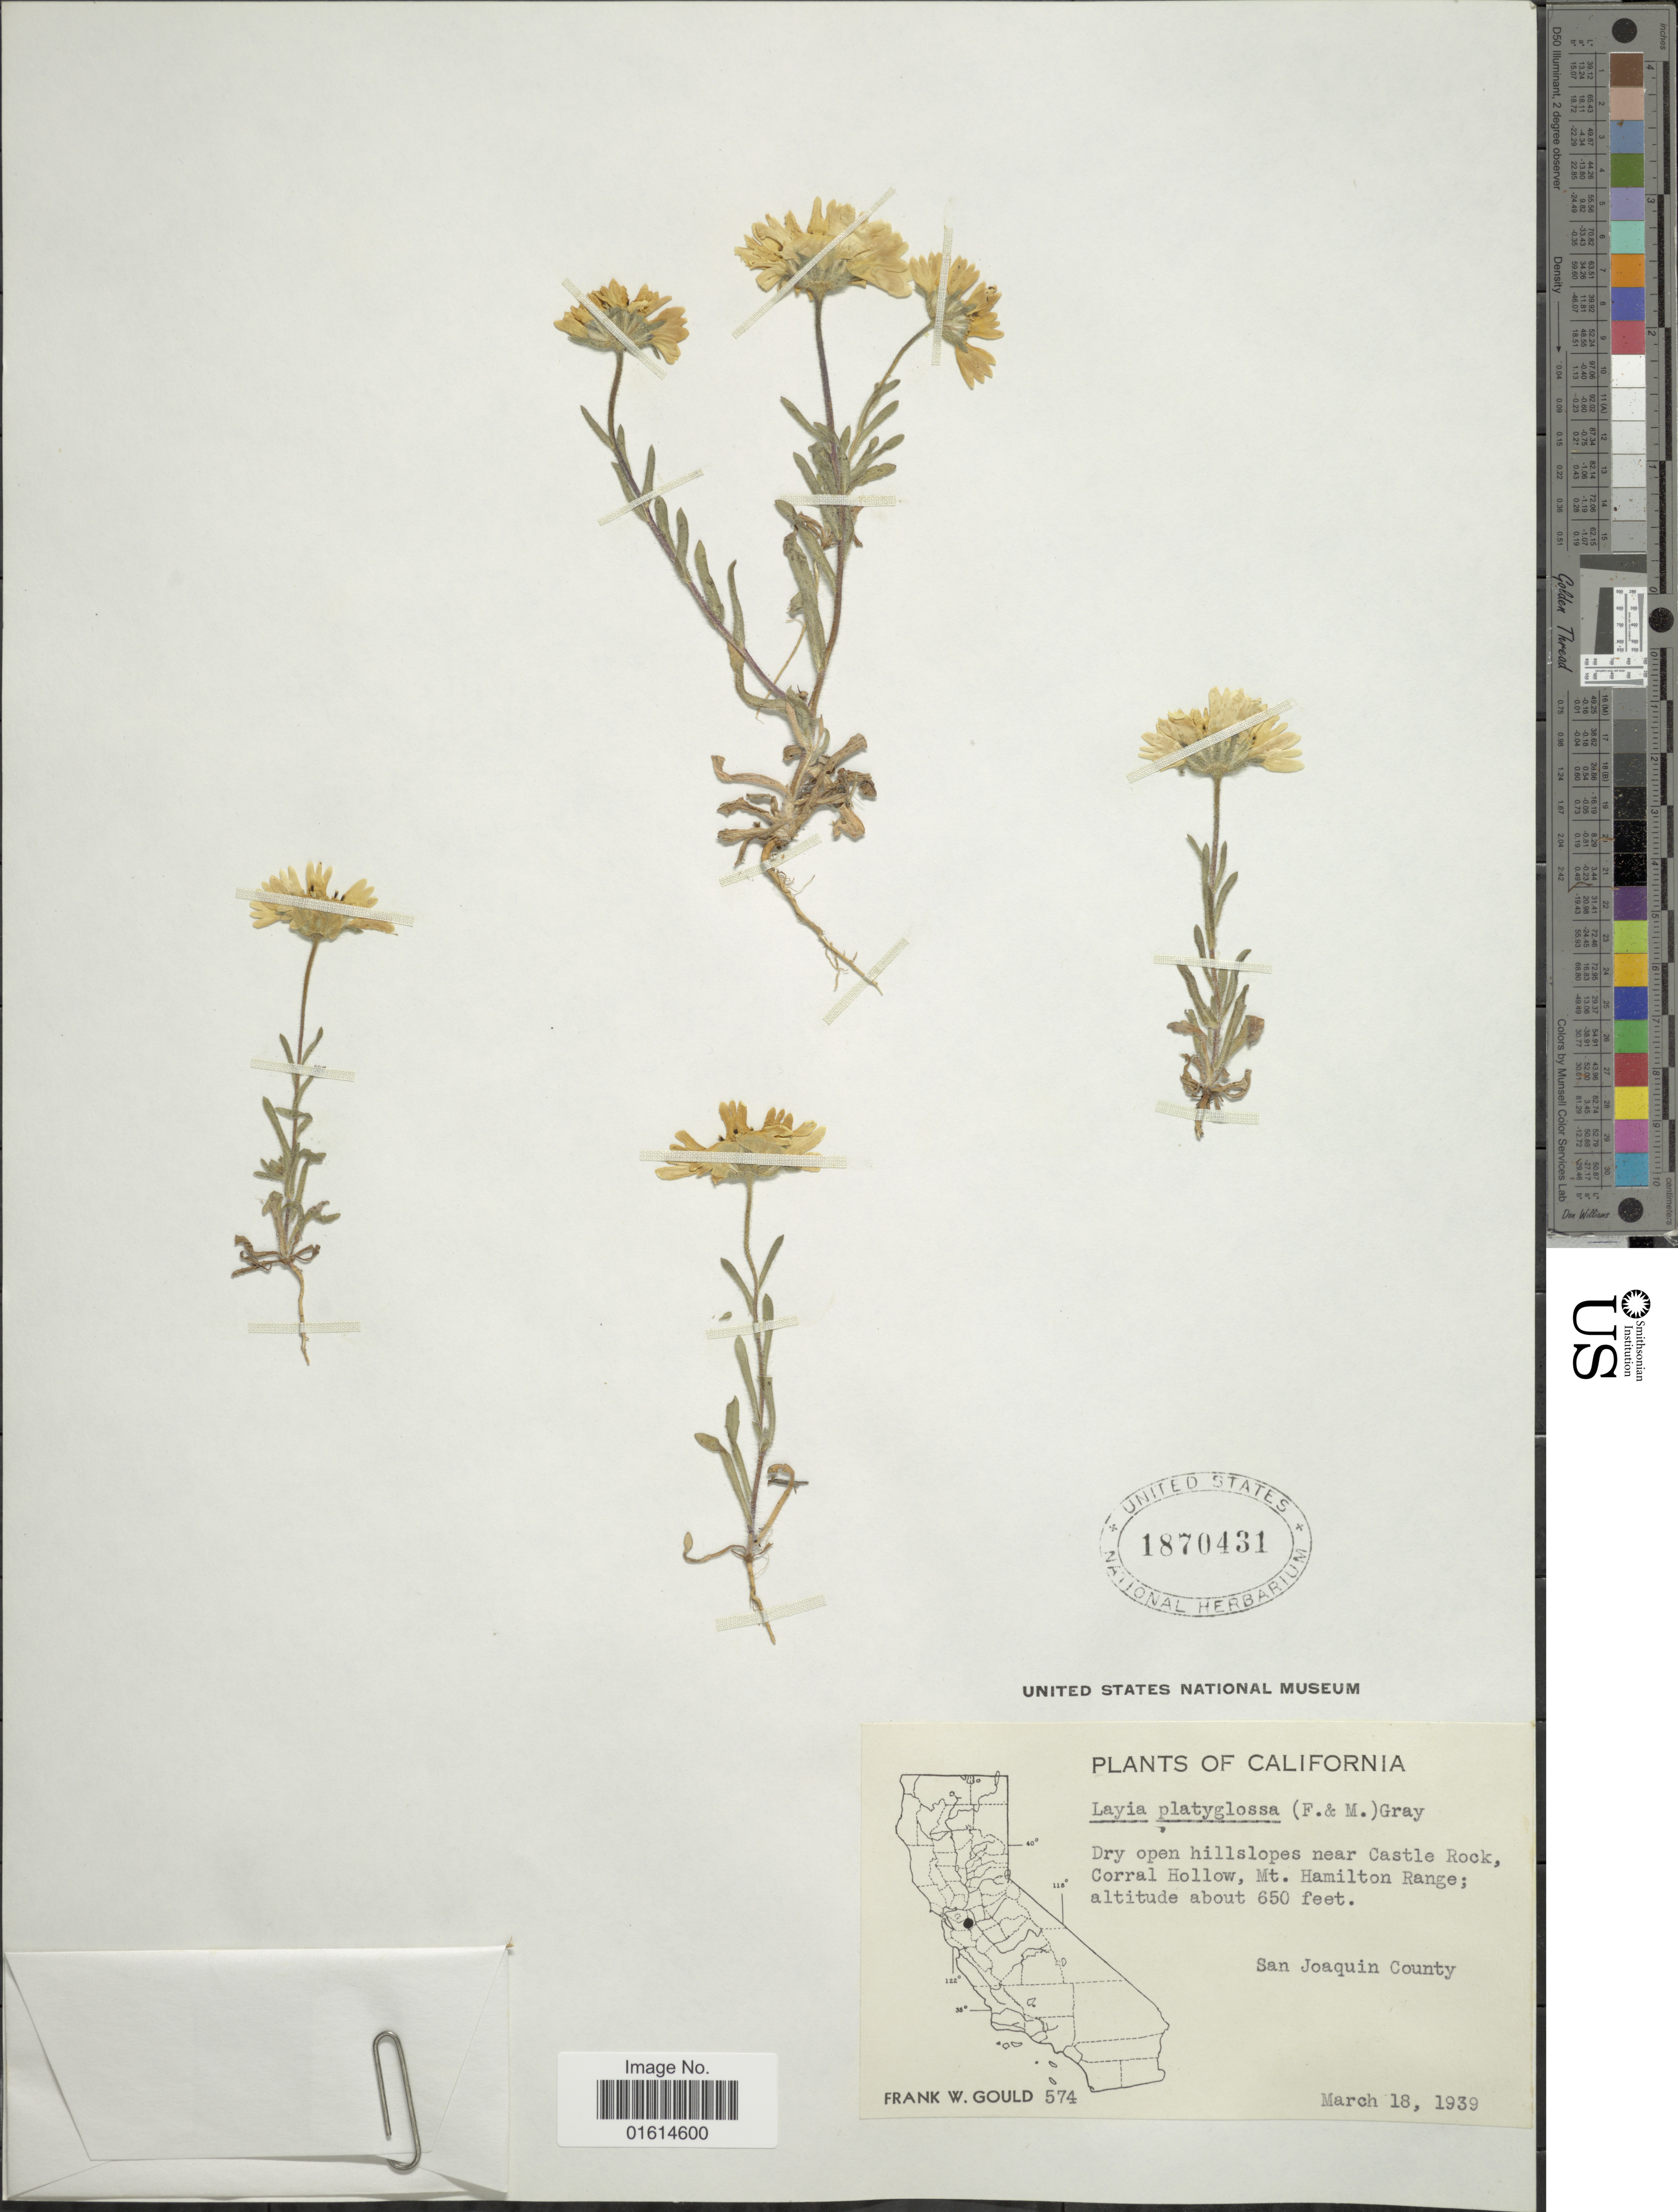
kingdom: Plantae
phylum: Tracheophyta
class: Magnoliopsida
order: Asterales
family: Asteraceae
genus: Layia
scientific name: Layia platyglossa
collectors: F. W. Gould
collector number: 574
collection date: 1939-03-18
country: United States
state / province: California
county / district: San Joaquin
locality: Near Castle Rock, Corral Hollow, Mt. Hamilton Range, San Joaquin County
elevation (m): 198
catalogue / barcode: US 1870431